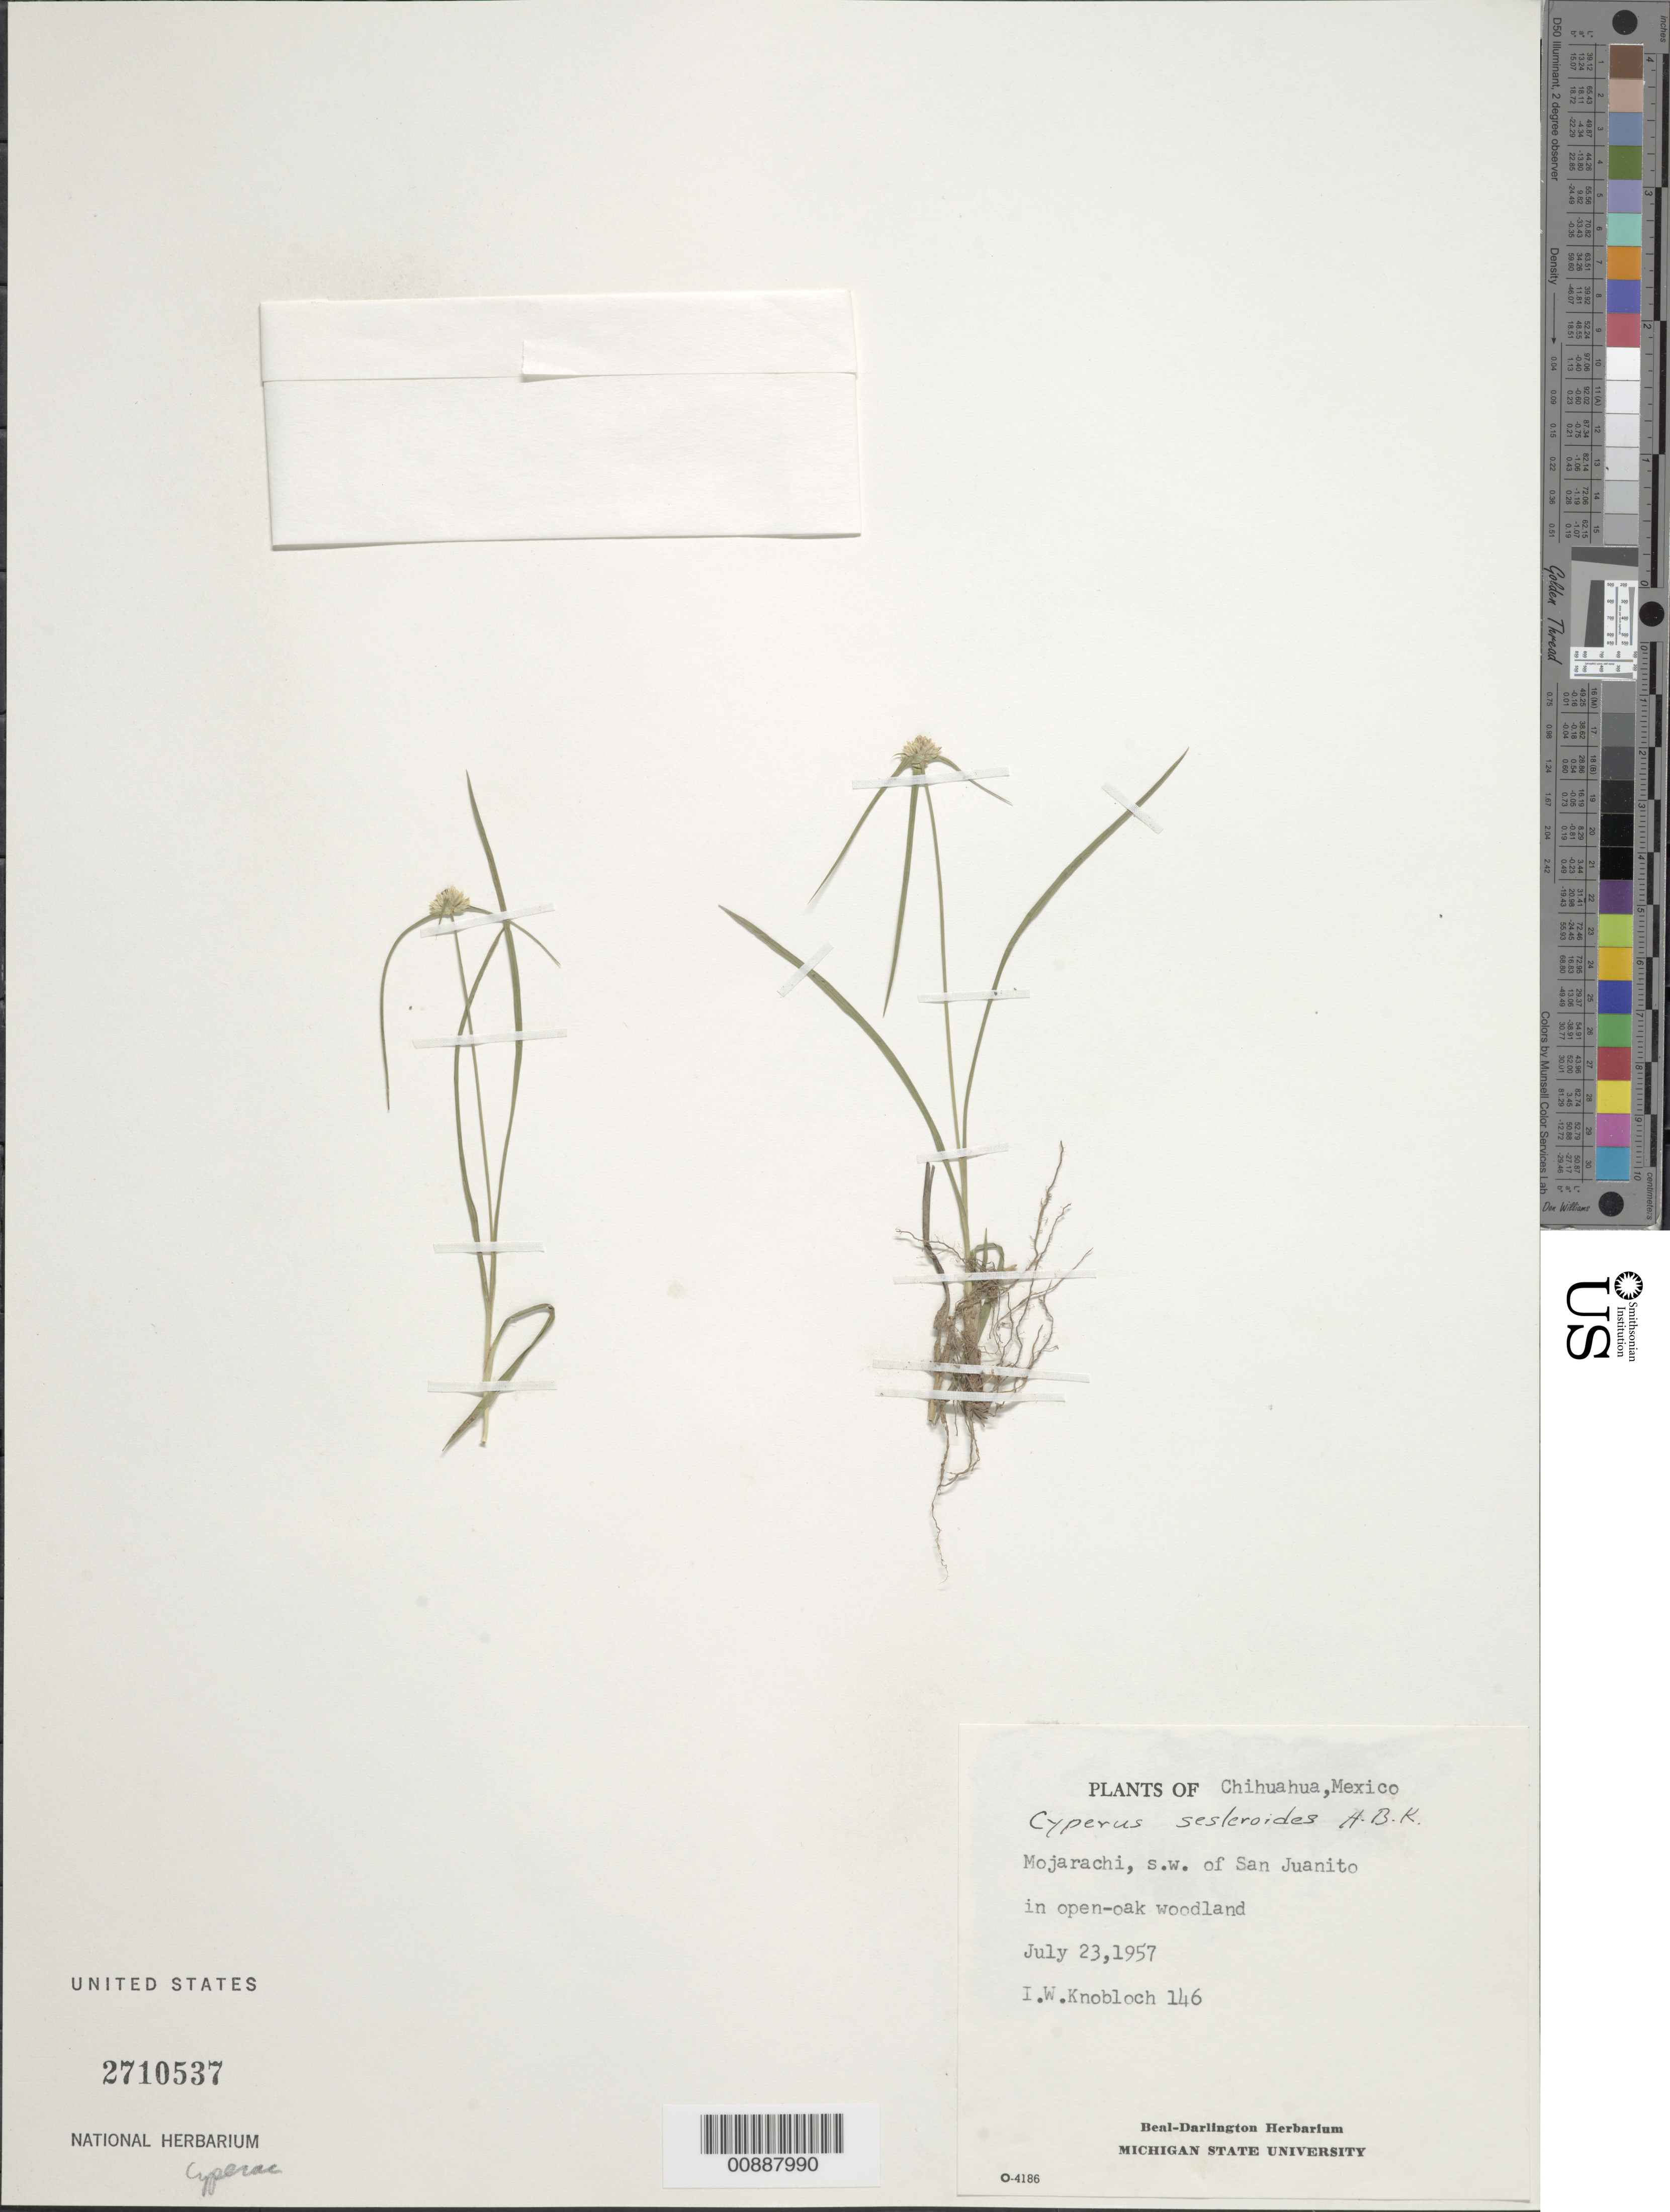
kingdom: Plantae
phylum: Tracheophyta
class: Liliopsida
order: Poales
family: Cyperaceae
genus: Cyperus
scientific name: Cyperus seslerioides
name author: Kunth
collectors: I. W. Knobloch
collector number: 146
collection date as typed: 23 Jul 1957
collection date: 1957-07-23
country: Mexico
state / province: Chihuahua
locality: Mojarachi, SW of San Juanito, Chihuahua.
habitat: In open oak woodland.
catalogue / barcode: US 2710537